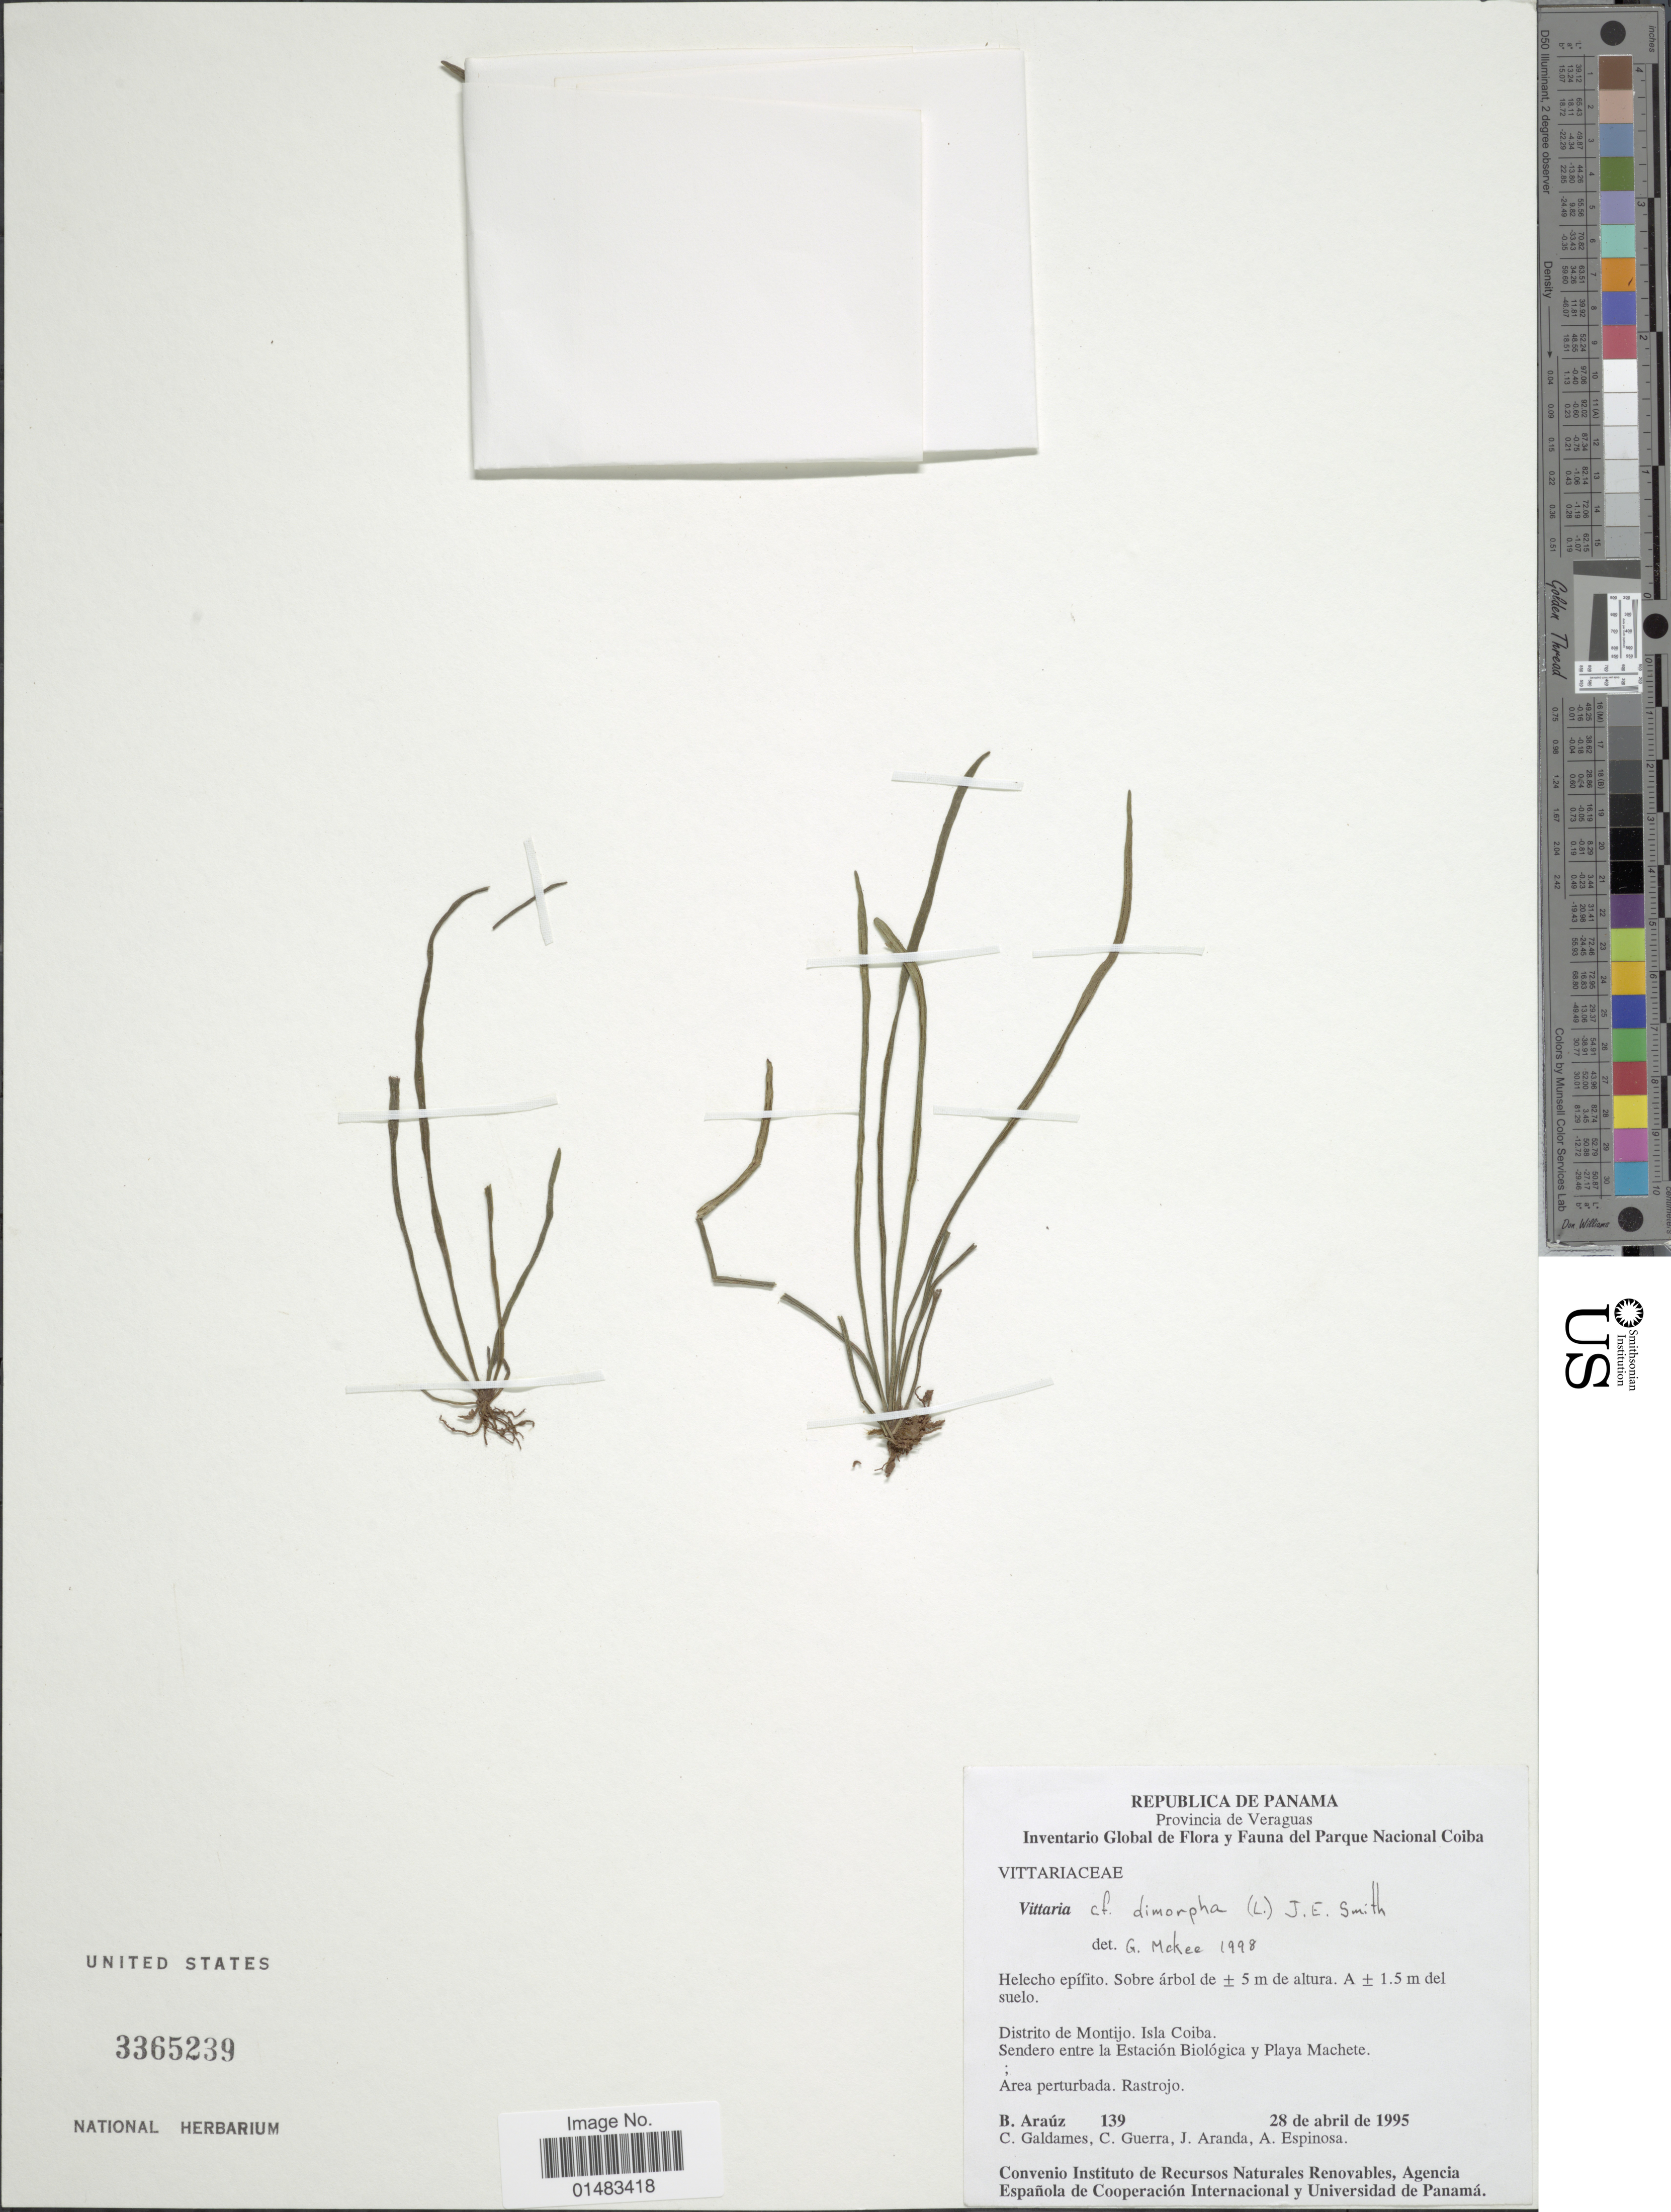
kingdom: Plantae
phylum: Tracheophyta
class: Polypodiopsida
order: Polypodiales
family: Pteridaceae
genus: Vittaria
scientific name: Vittaria dimorpha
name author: K. Müller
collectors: B. Araúz, C. Galdames, C. Guerra, J. Aranda & et al.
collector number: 139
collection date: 1995-04-28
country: Panama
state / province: Veraguas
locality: Helecho Epifito, Sobre arbol de 5m de altura, A 1.5 del suelo, Distrito de Montijo, Isla Coiba, Sendero entre la Estacion Biologica y Playa Machete, Area perturbada Rastrojo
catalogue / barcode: US 3365239